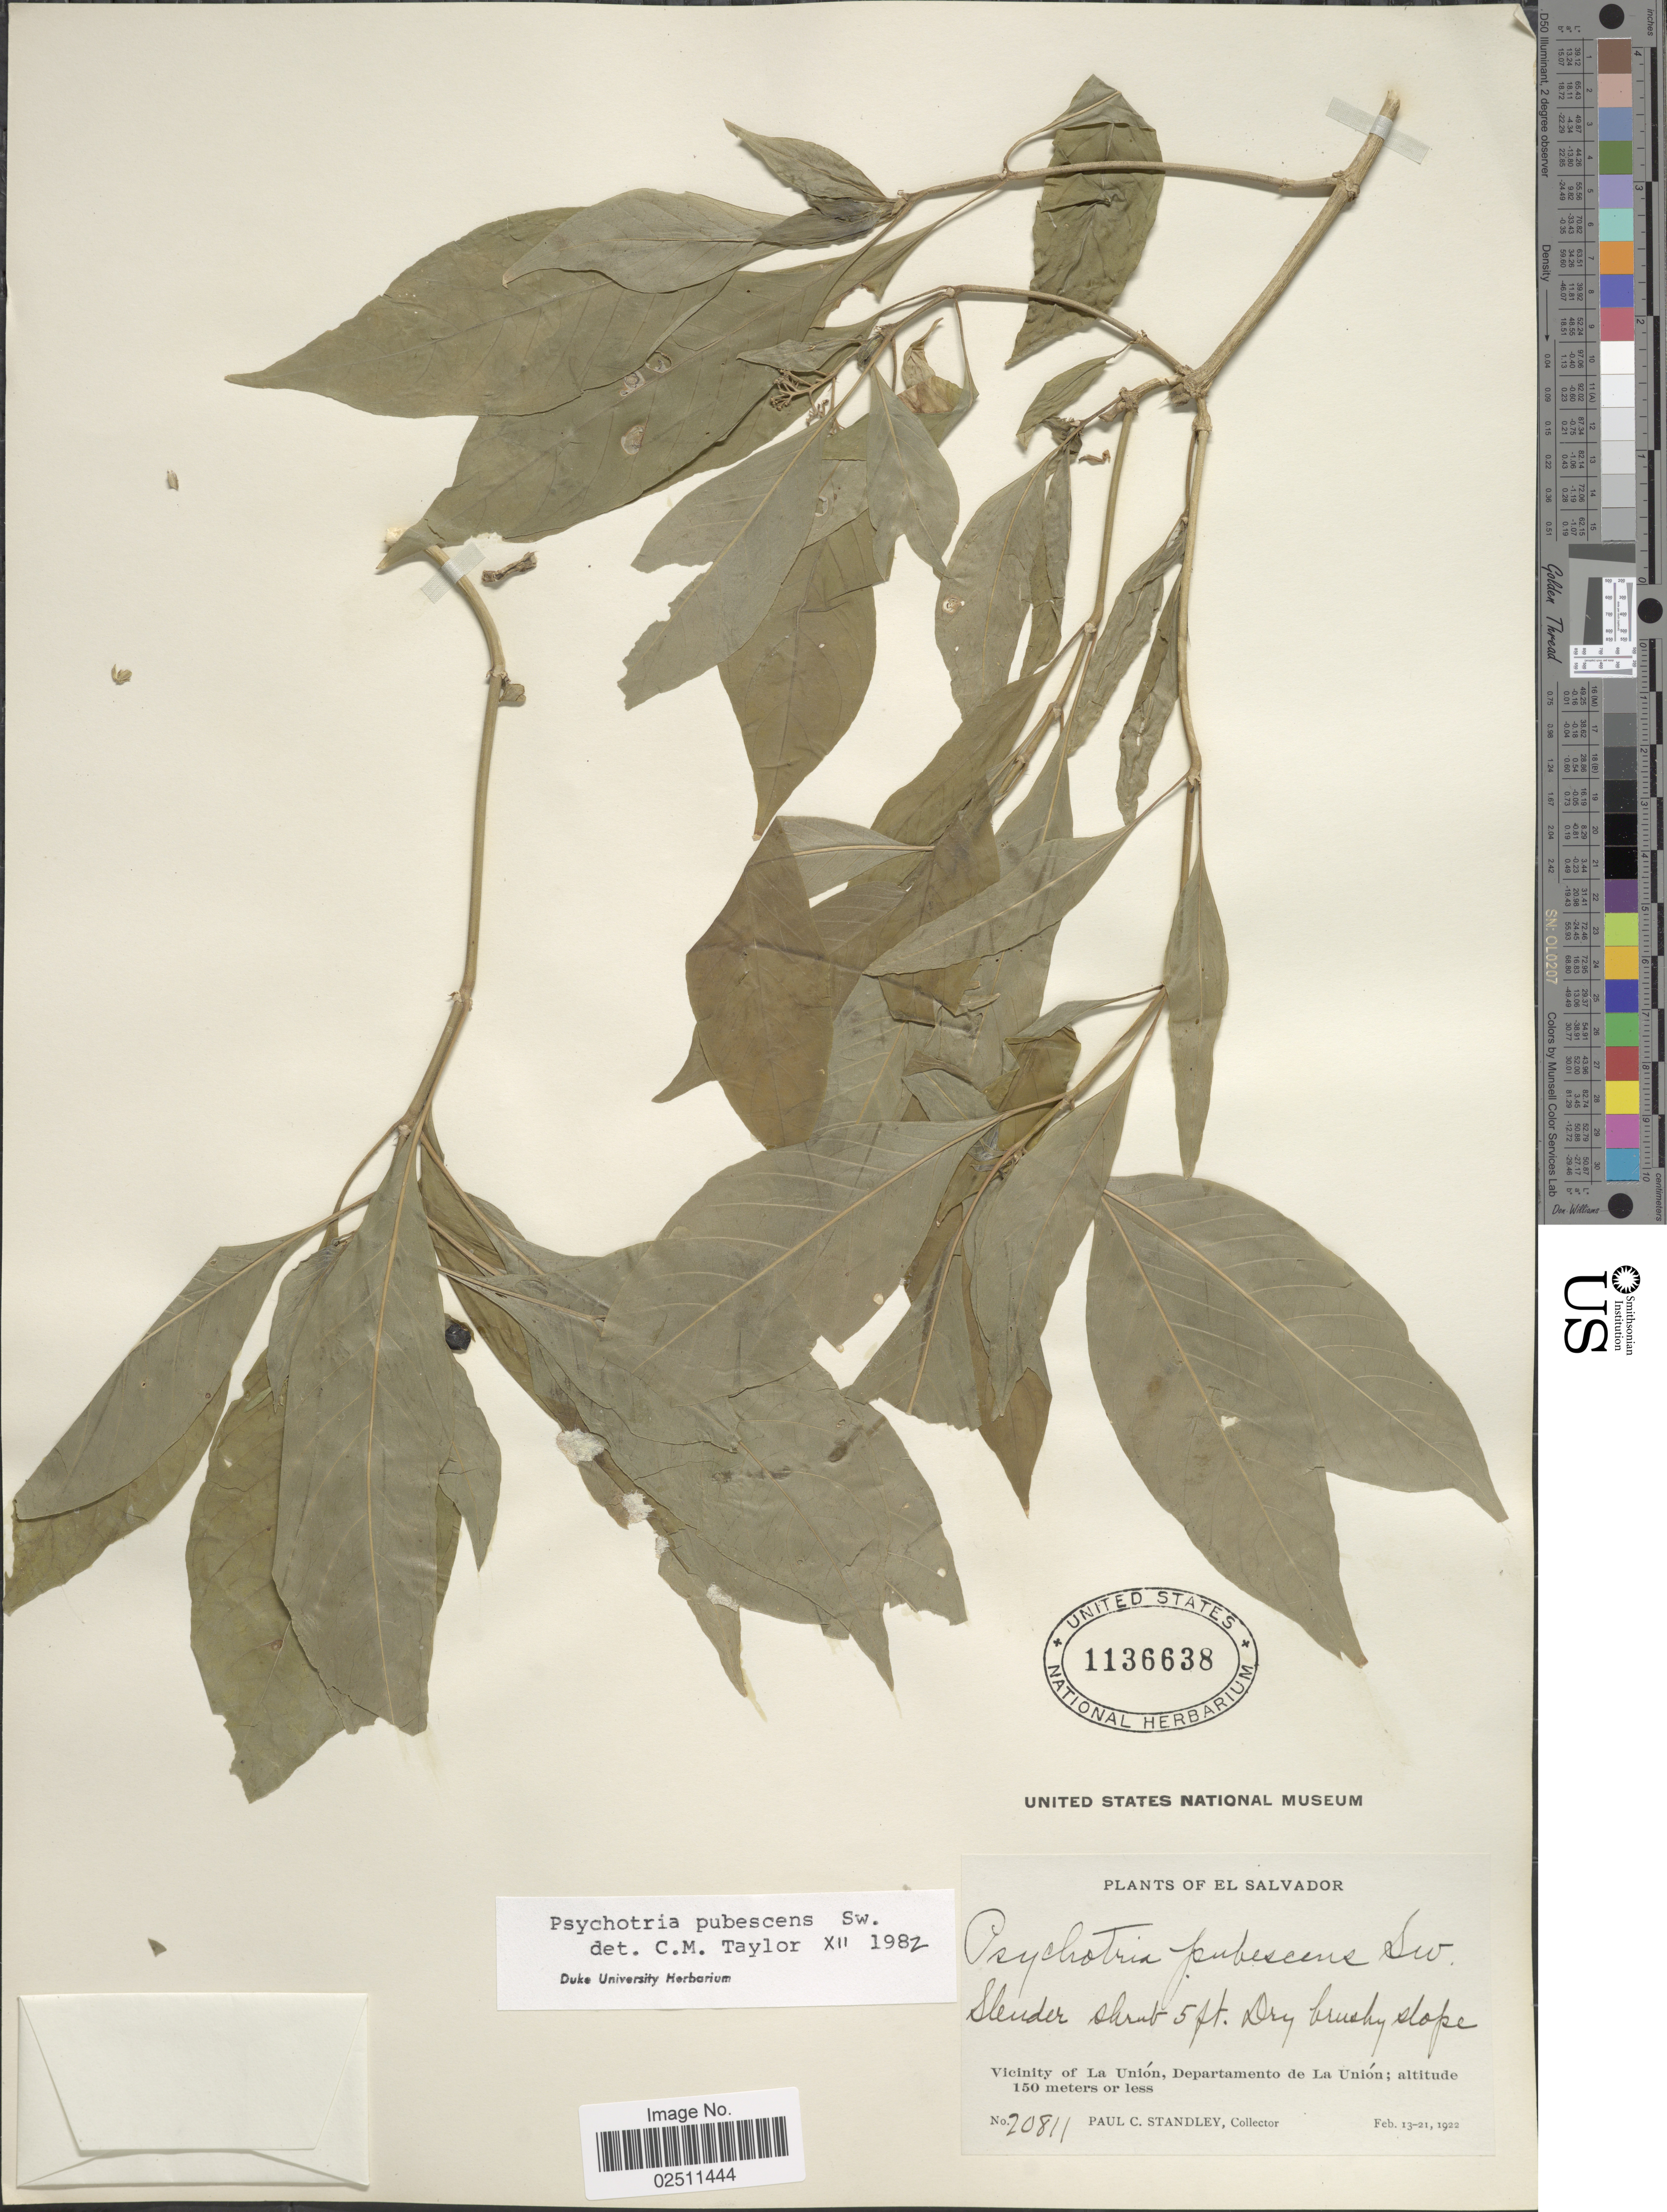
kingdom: Plantae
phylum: Tracheophyta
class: Magnoliopsida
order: Gentianales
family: Rubiaceae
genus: Psychotria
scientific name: Psychotria pubescens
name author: Sw.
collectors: P. C. Standley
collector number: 20811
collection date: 1922-02-13/1922-02-21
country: El Salvador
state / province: La Union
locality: Vicinity of La Union, Departamento de La Union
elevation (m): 150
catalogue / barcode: US 1136638